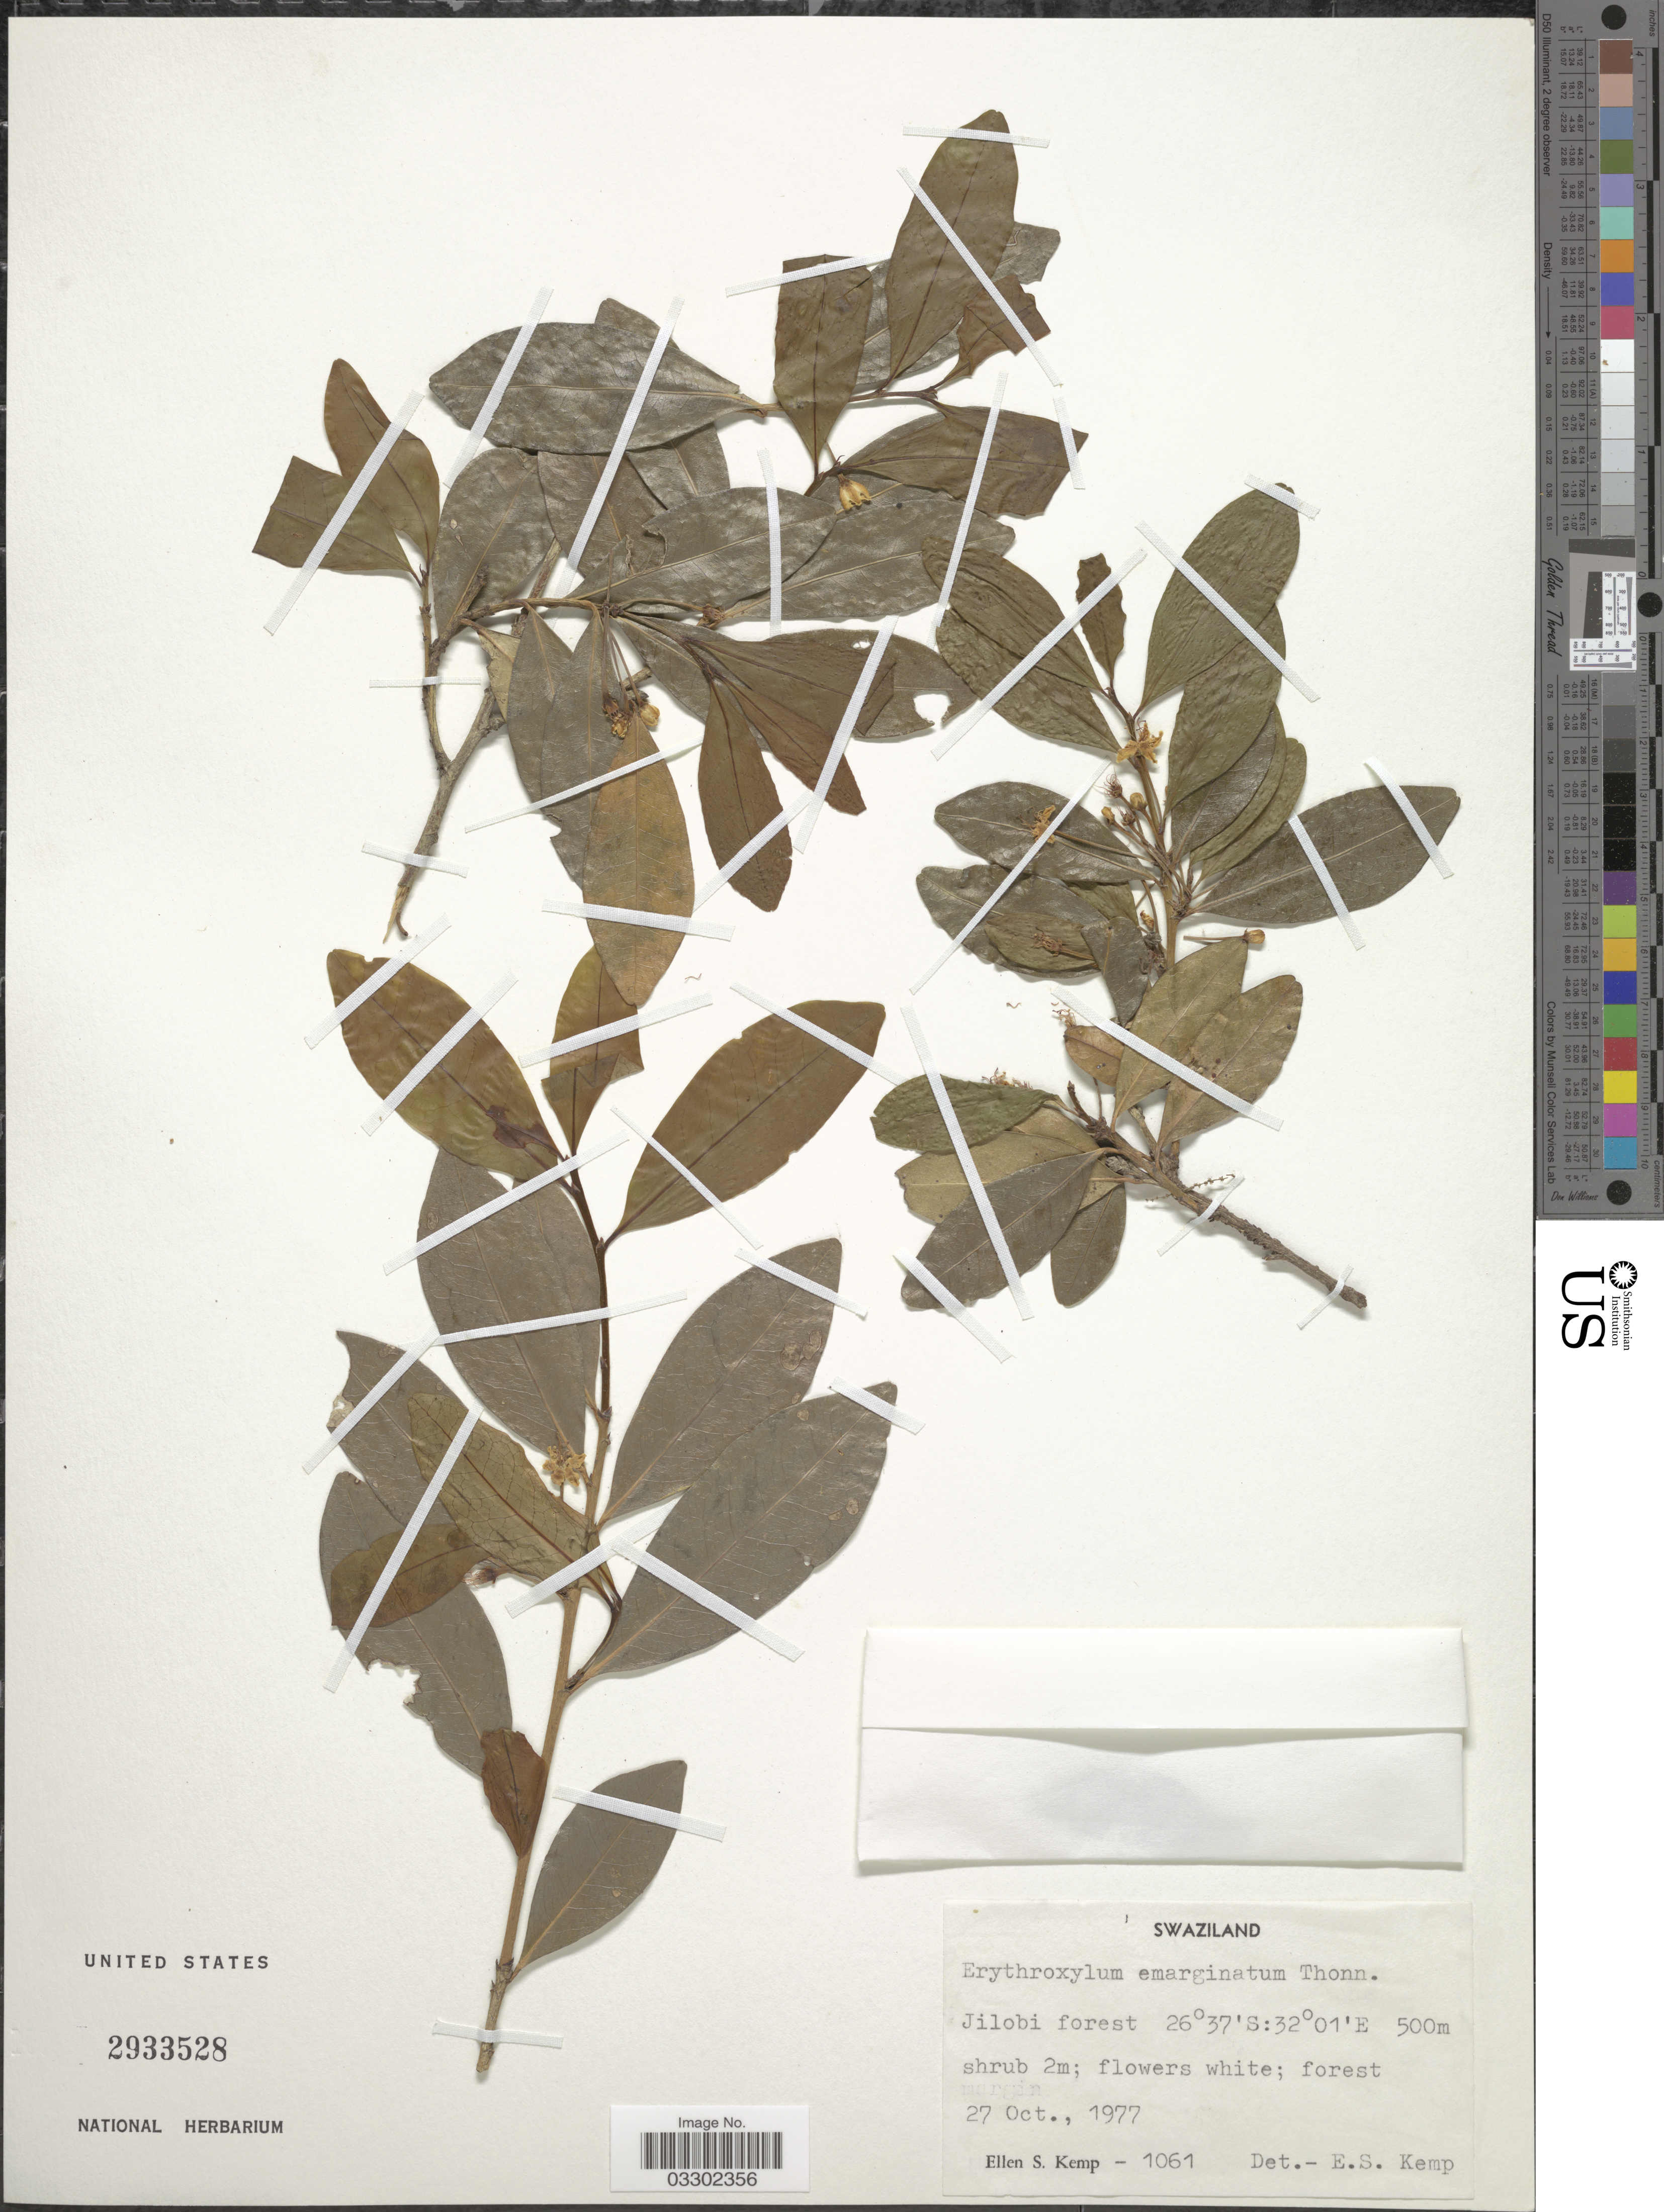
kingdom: Plantae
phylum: Tracheophyta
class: Magnoliopsida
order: Malpighiales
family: Erythroxylaceae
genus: Erythroxylum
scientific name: Erythroxylum emarginatum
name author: Thonn.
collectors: E. S. Kemp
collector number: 1061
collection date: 1977-10-27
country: Eswatini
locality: Jilobi Forest.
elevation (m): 500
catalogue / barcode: US 2933528